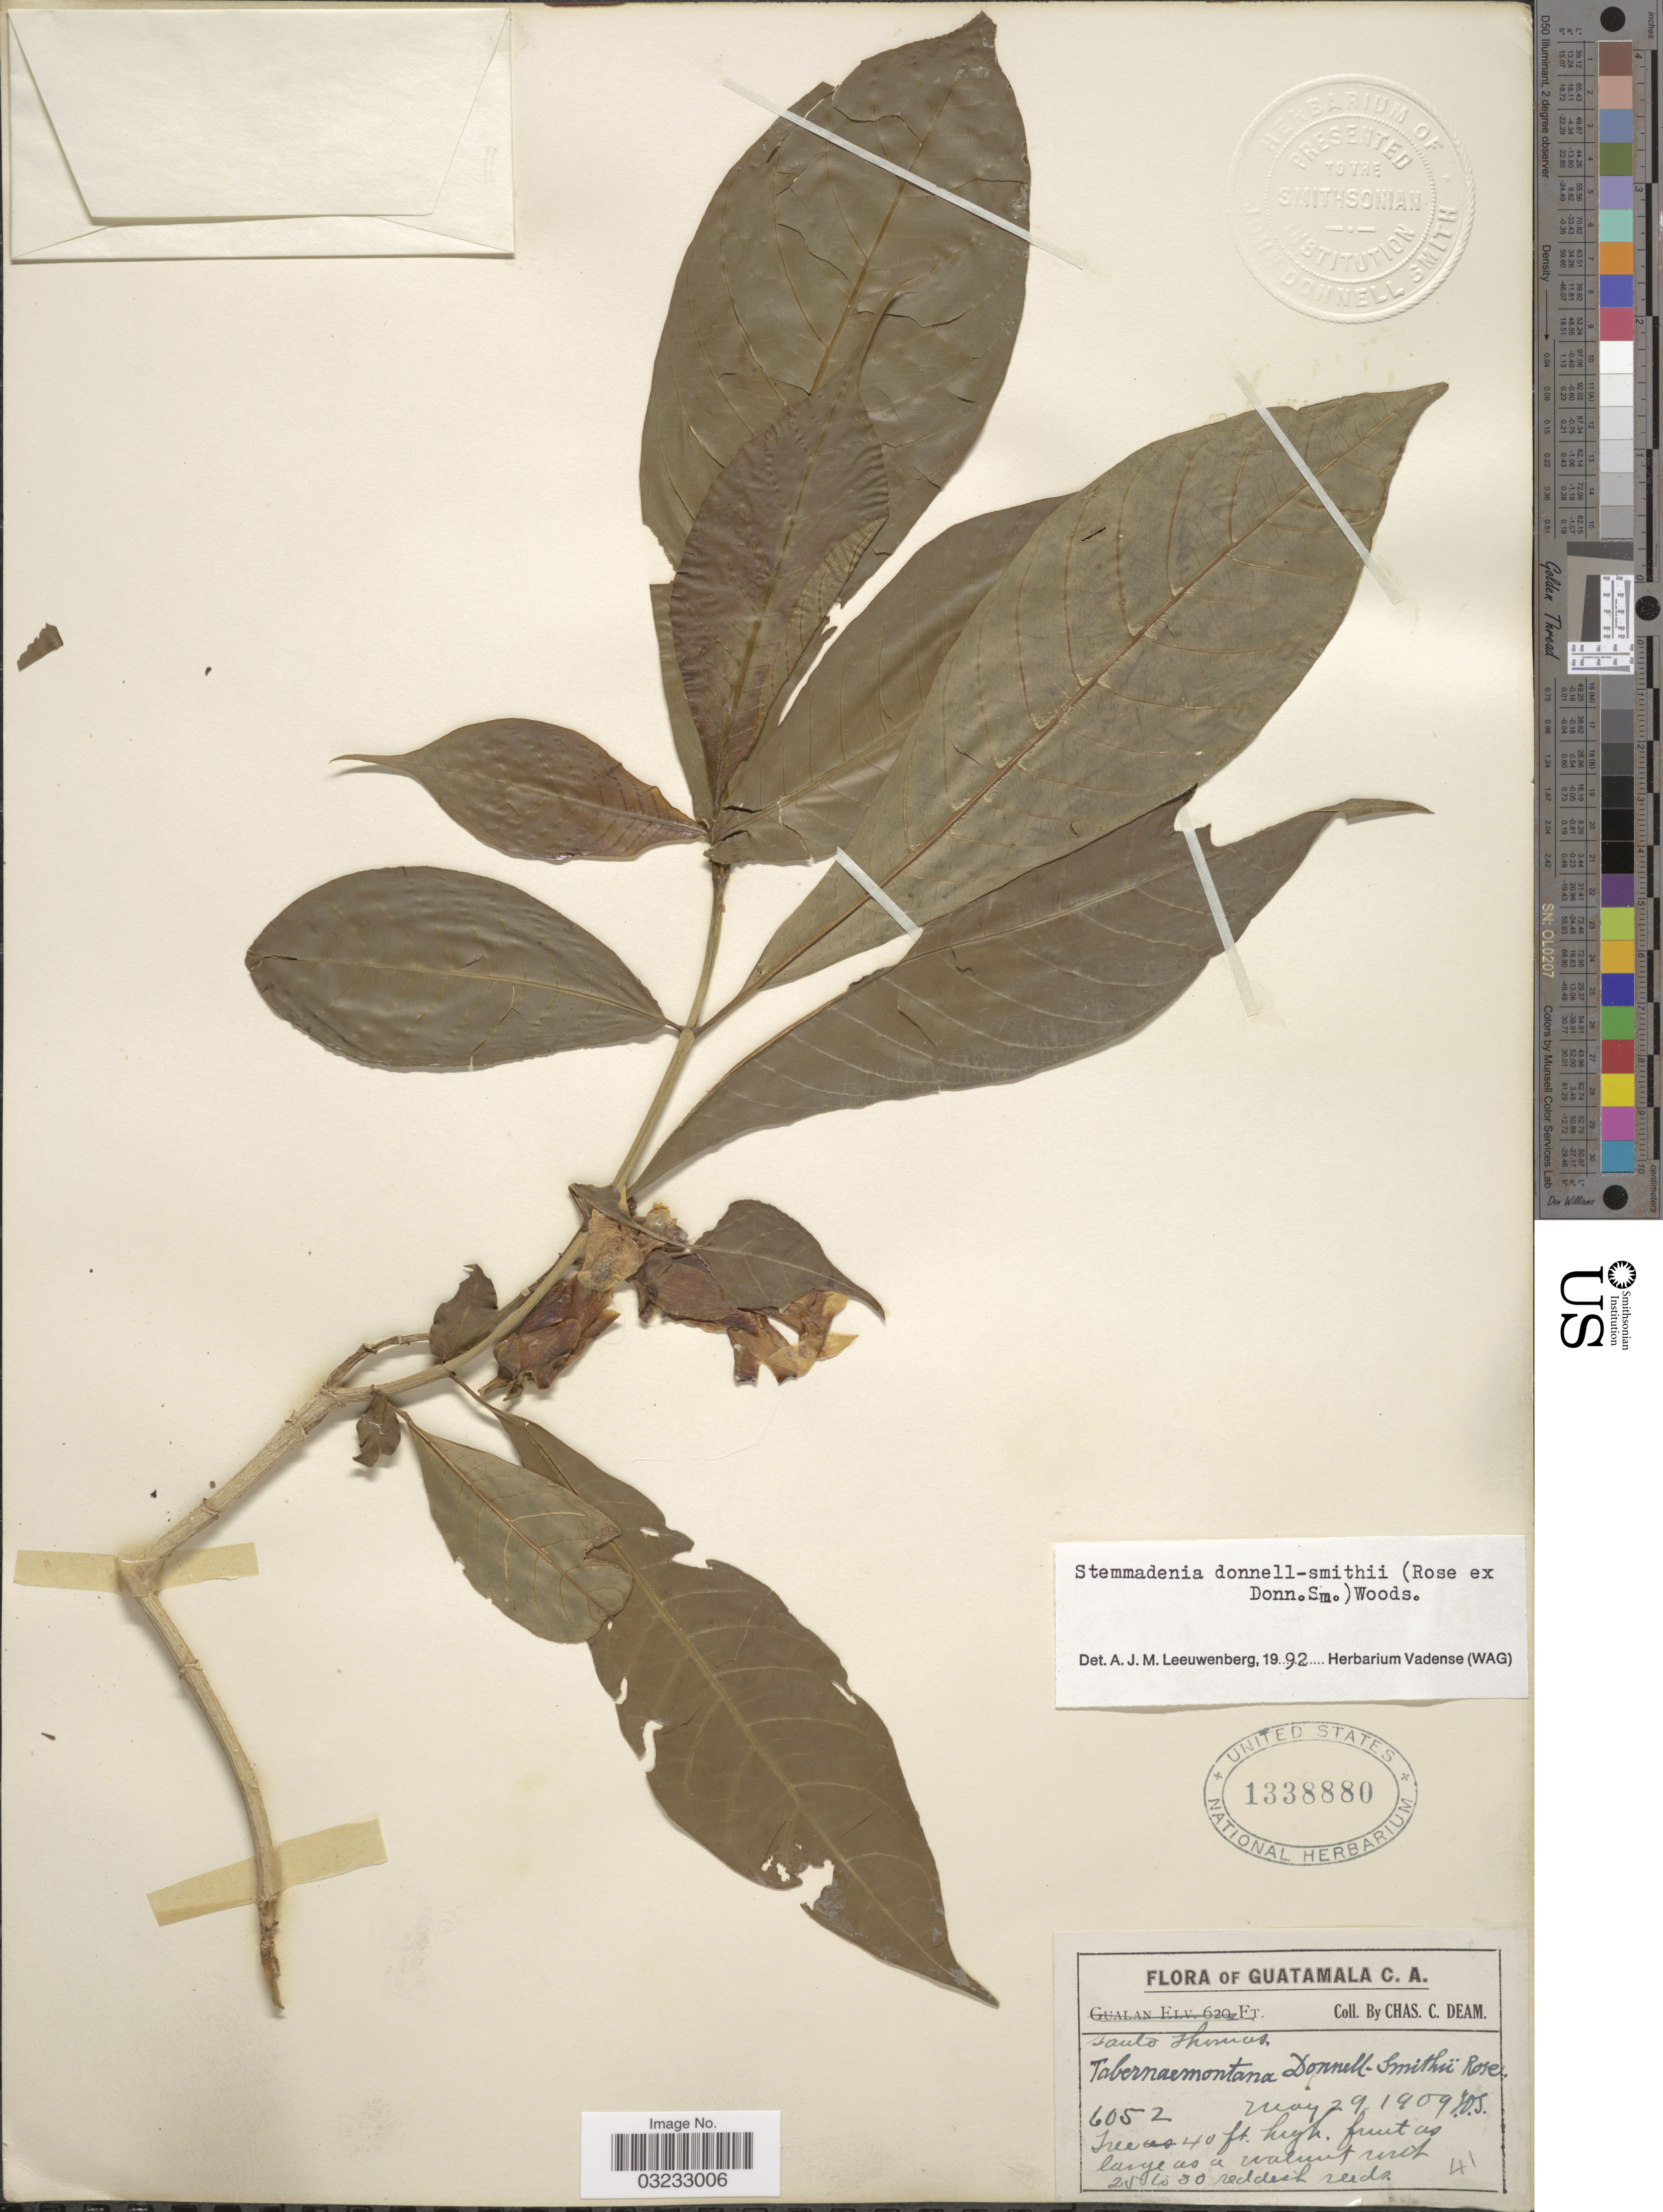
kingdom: Plantae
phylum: Tracheophyta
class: Magnoliopsida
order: Gentianales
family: Apocynaceae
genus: Stemmadenia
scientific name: Stemmadenia donnell-smithii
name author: (Rose ex Donn. Sm.) Woodson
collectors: C. C. Deam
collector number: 6052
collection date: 1909-05-29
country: Guatemala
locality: Santo Thomas.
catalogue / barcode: US 1338880